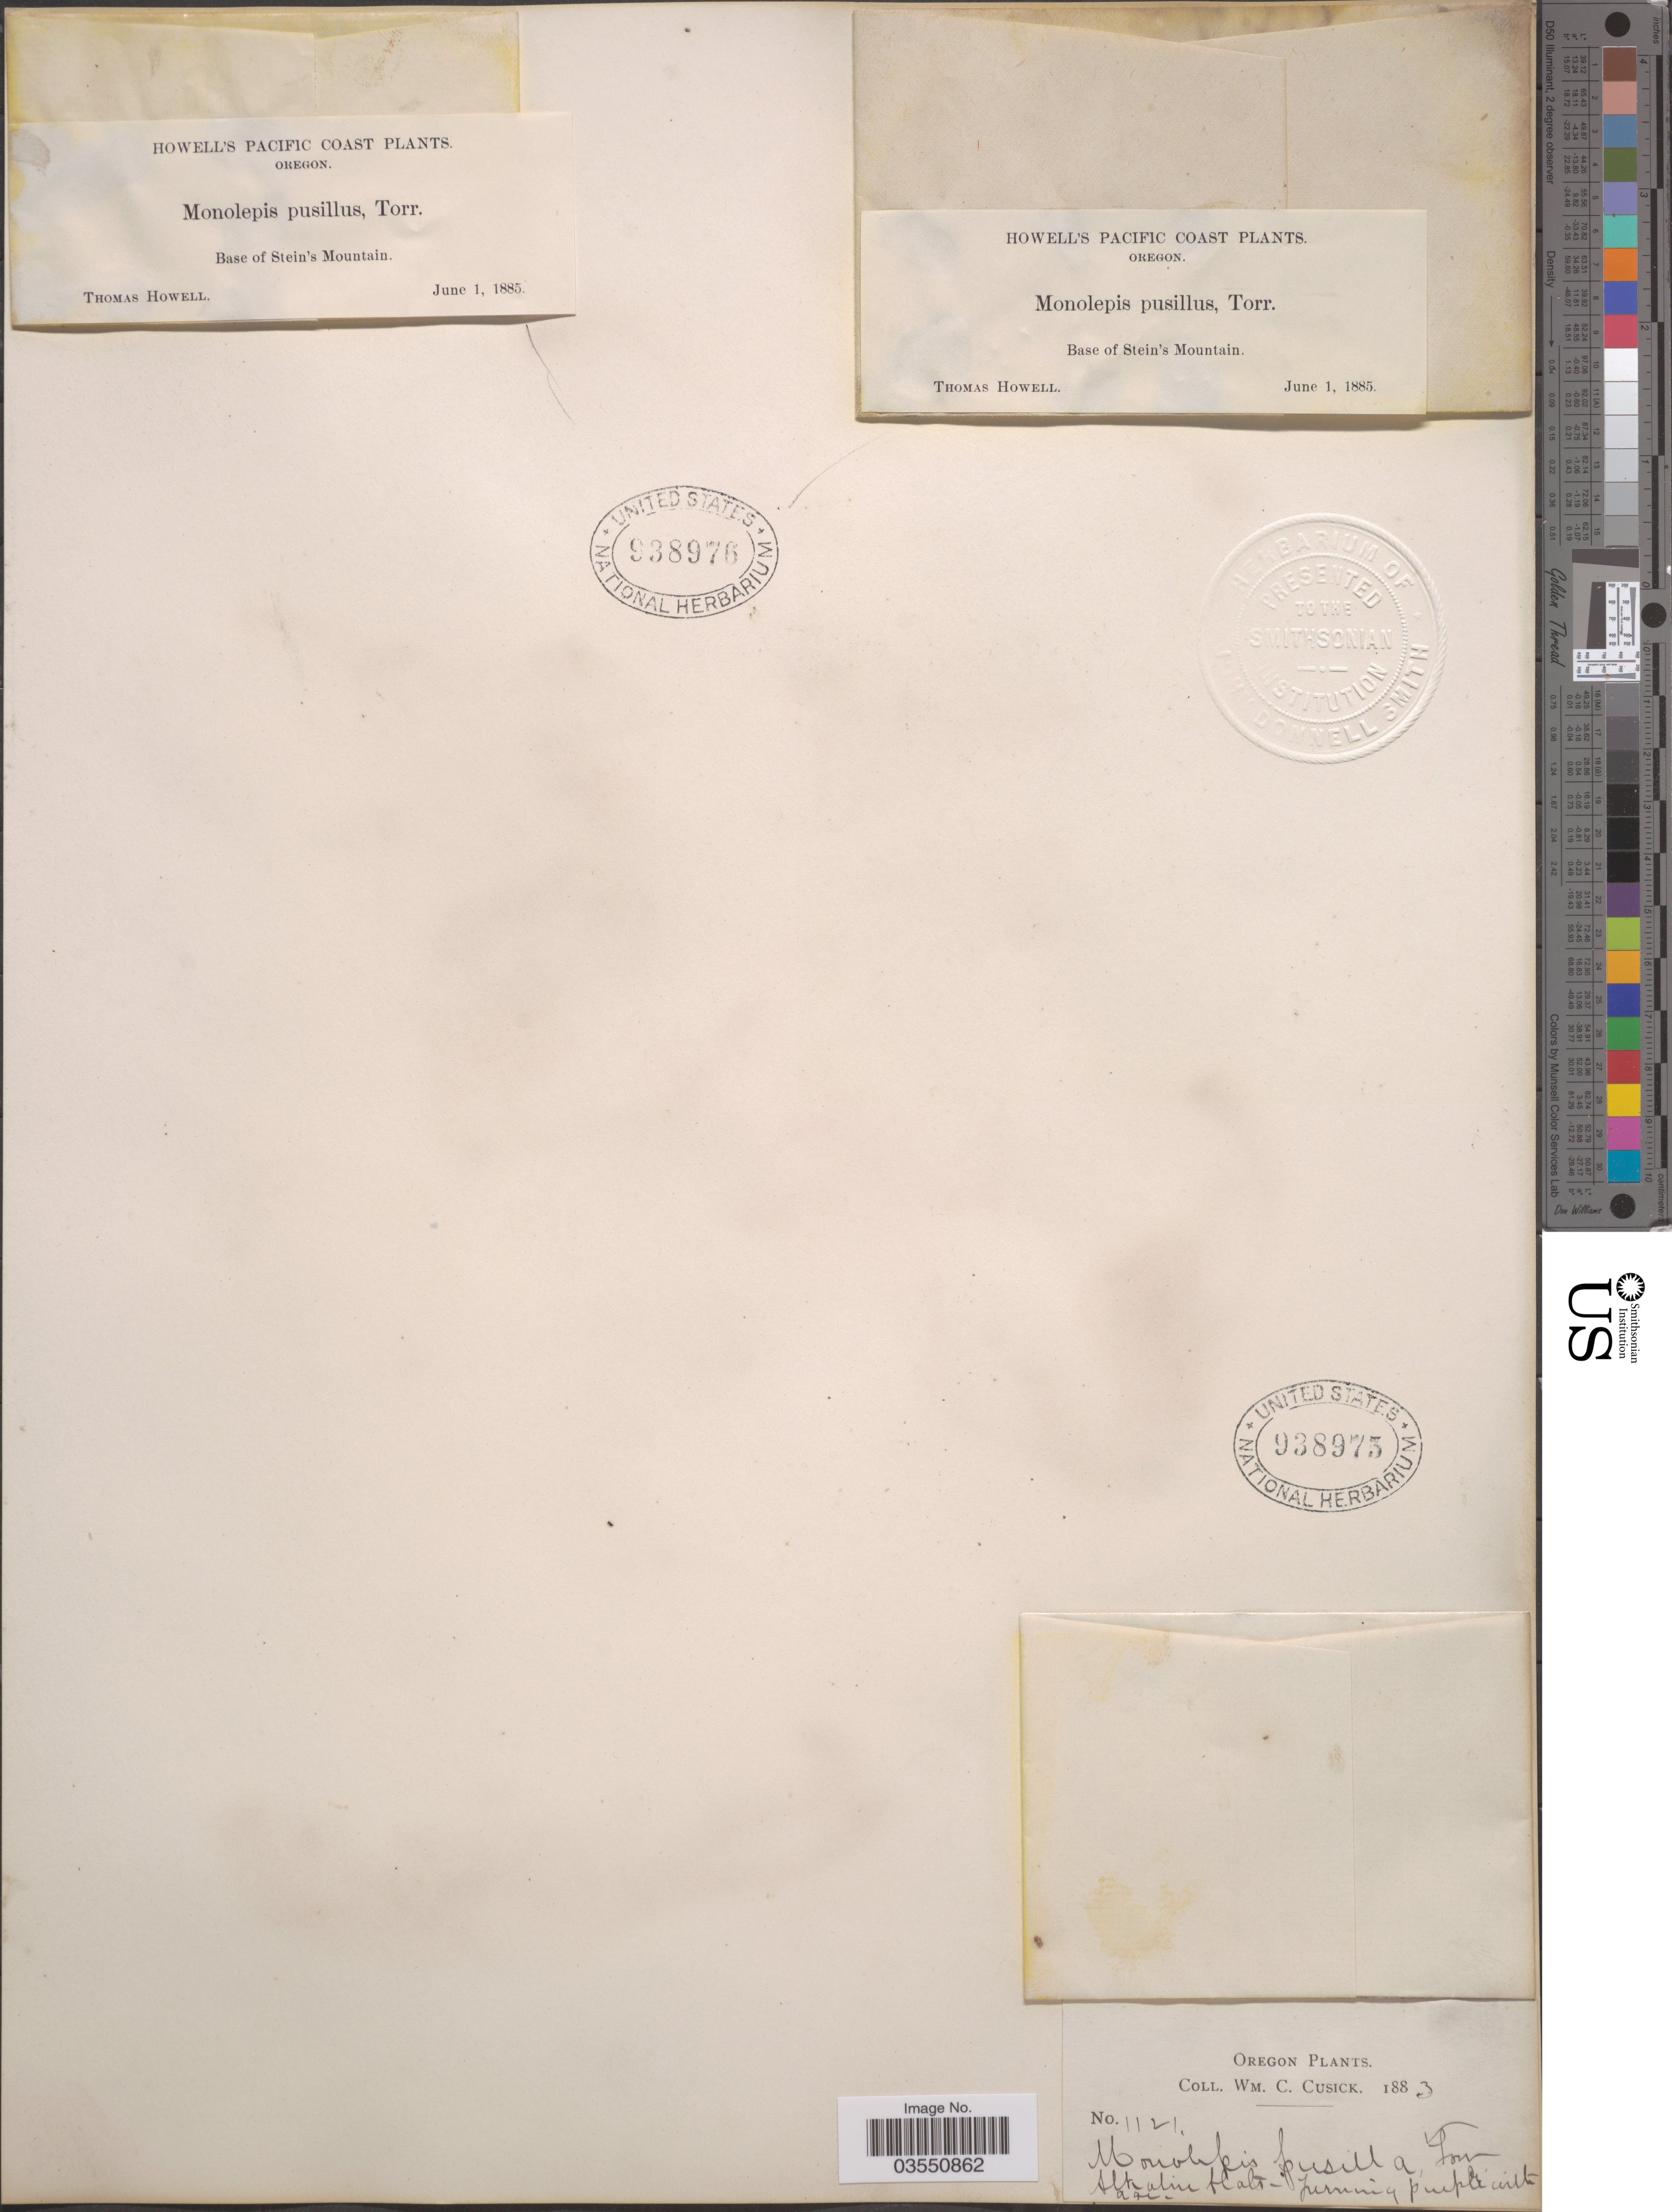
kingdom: Plantae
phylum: Tracheophyta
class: Magnoliopsida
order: Caryophyllales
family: Amaranthaceae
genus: Micromonolepis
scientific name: Micromonolepis pusilla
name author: (Torr. ex S. Watson) Ulbr.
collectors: T. Howell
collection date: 1885-06-01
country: United States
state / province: Oregon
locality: Pacific Coast. Base of Stein's Mountain.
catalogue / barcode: US 938976